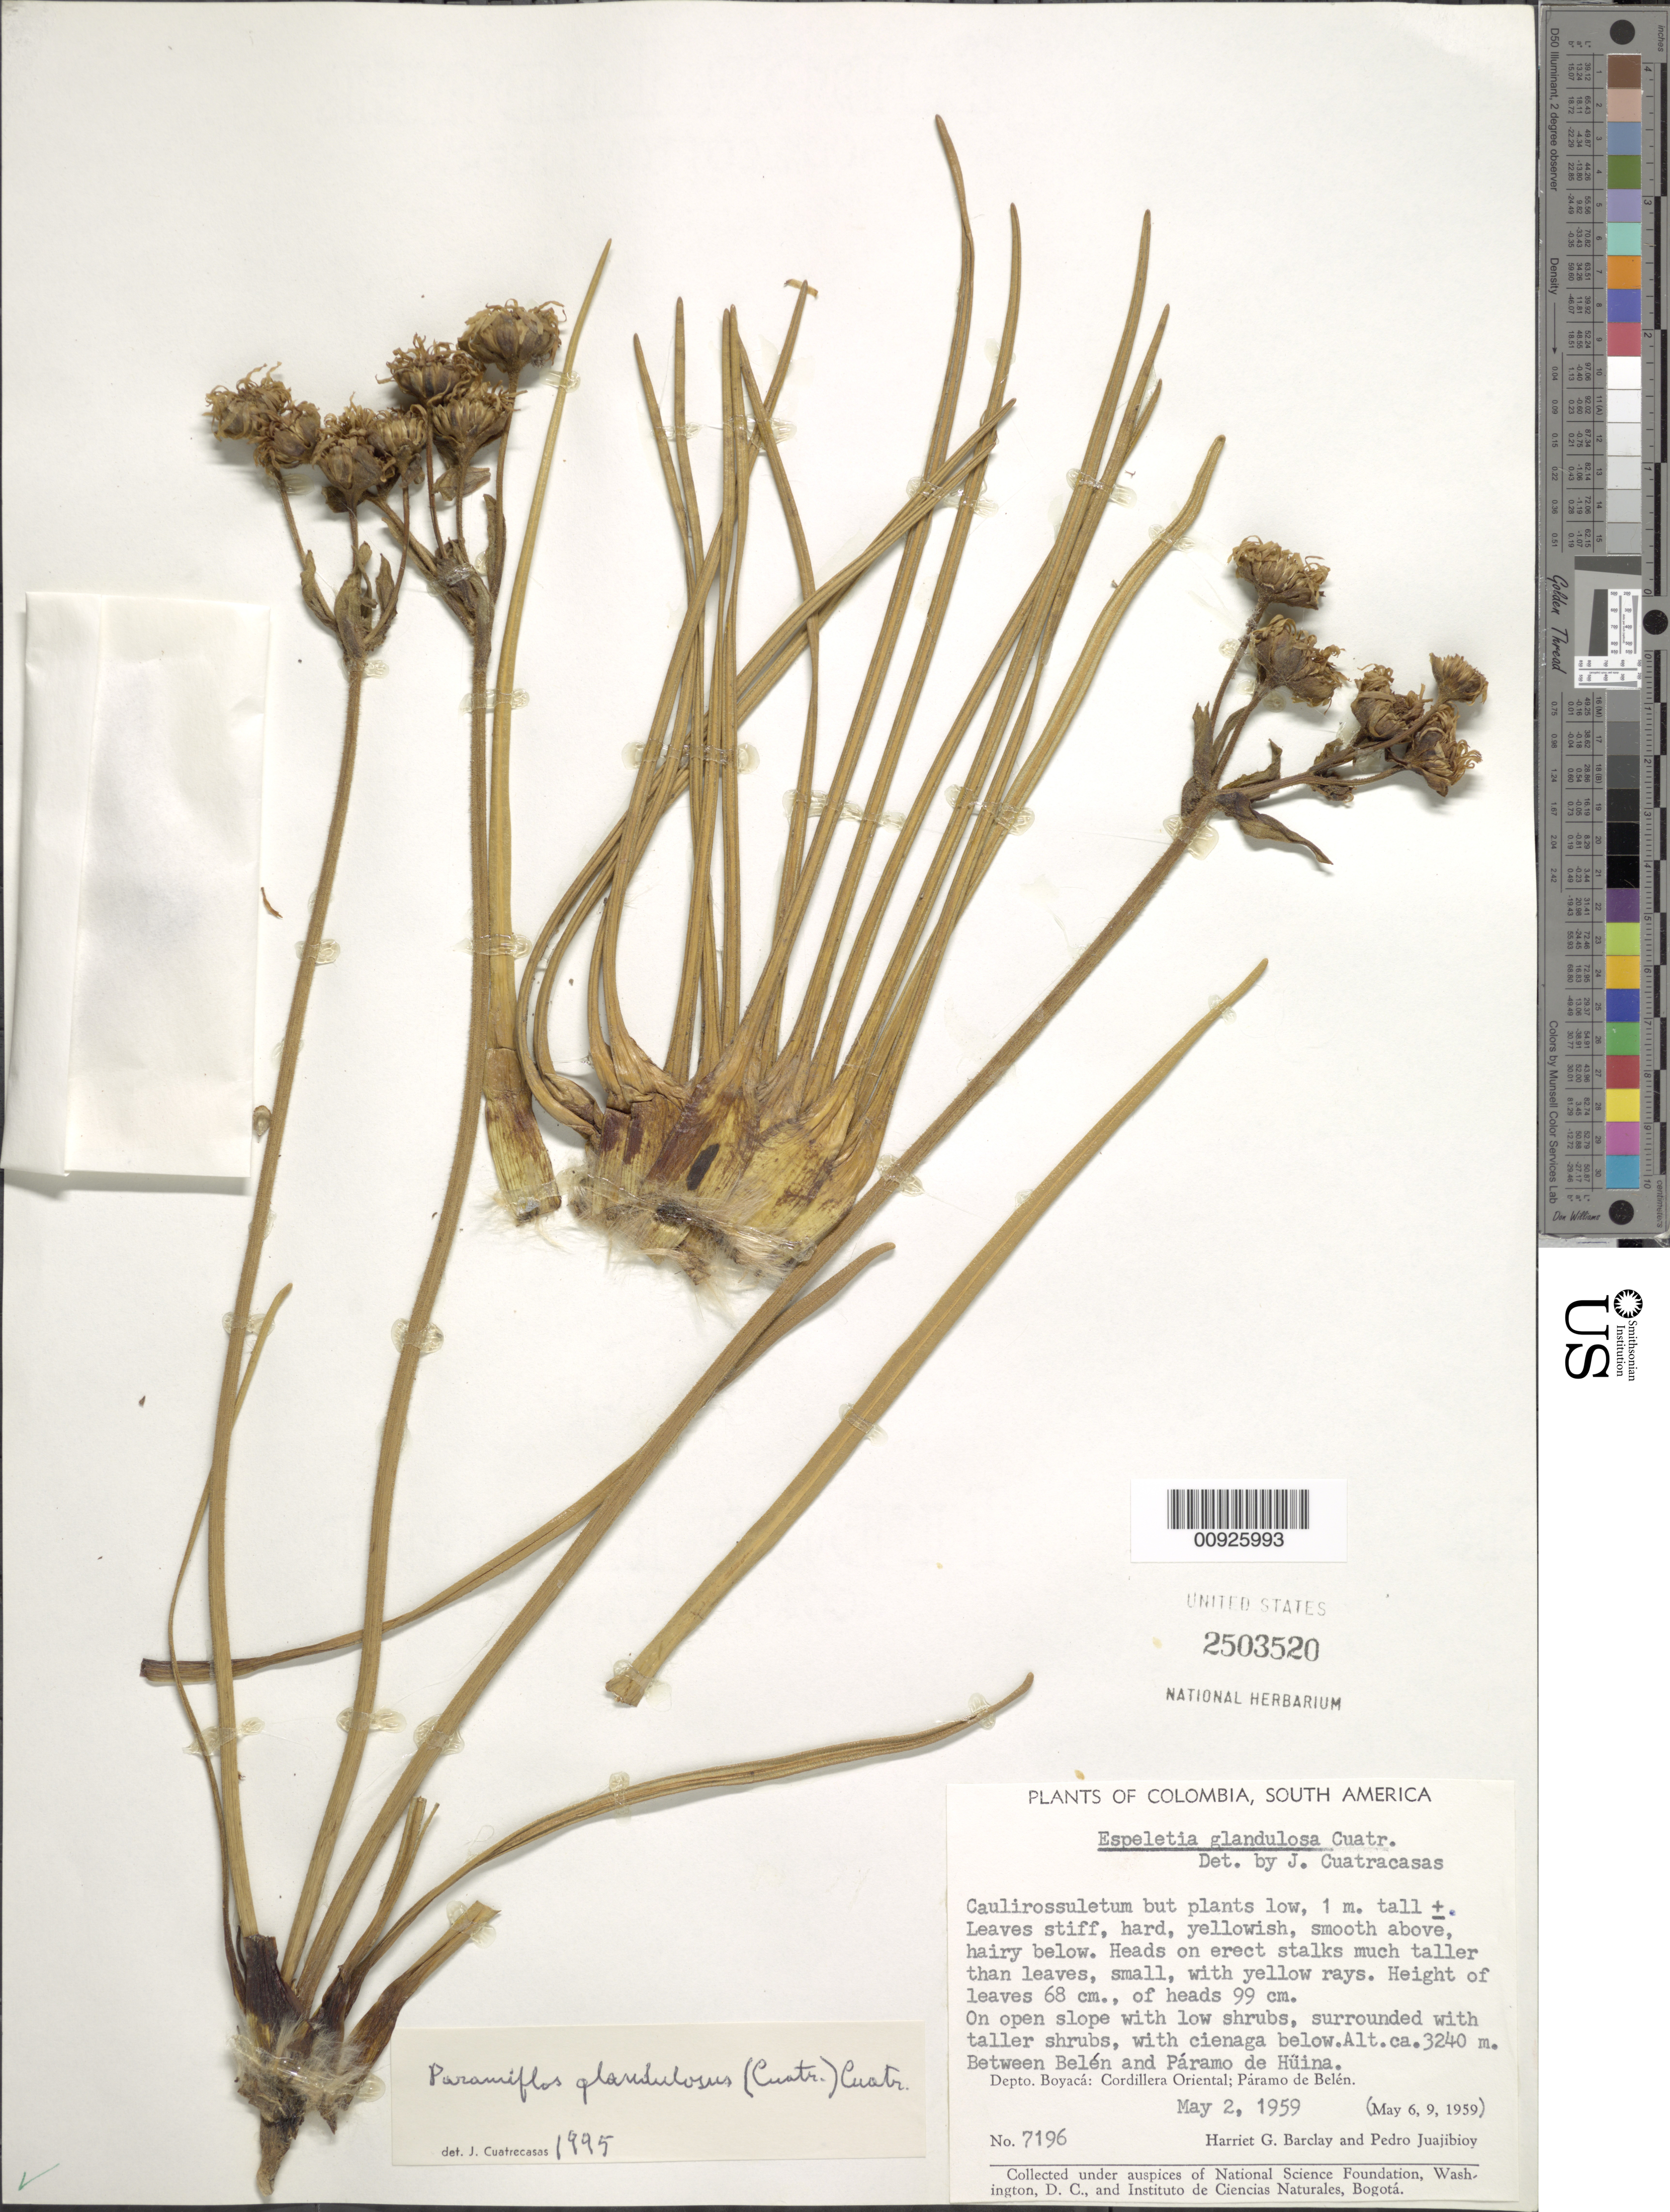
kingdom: Plantae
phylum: Tracheophyta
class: Magnoliopsida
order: Asterales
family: Asteraceae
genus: Paramiflos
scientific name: Paramiflos glandulosus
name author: (Cuatrec.) Cuatrec.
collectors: H. G. Barclay & P. Juajibioy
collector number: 7196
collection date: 1959-05-06/1959-05-09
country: Colombia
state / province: Boyacá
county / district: Santa Rosa de Viterbo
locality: Páramo de Belén. Between Belén and P. de Huina., SubPáramo and Páramo.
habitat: On open slope with low shrubs, surrounded with taller shrubs, with cienaga below.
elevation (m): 3240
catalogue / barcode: US 2503520